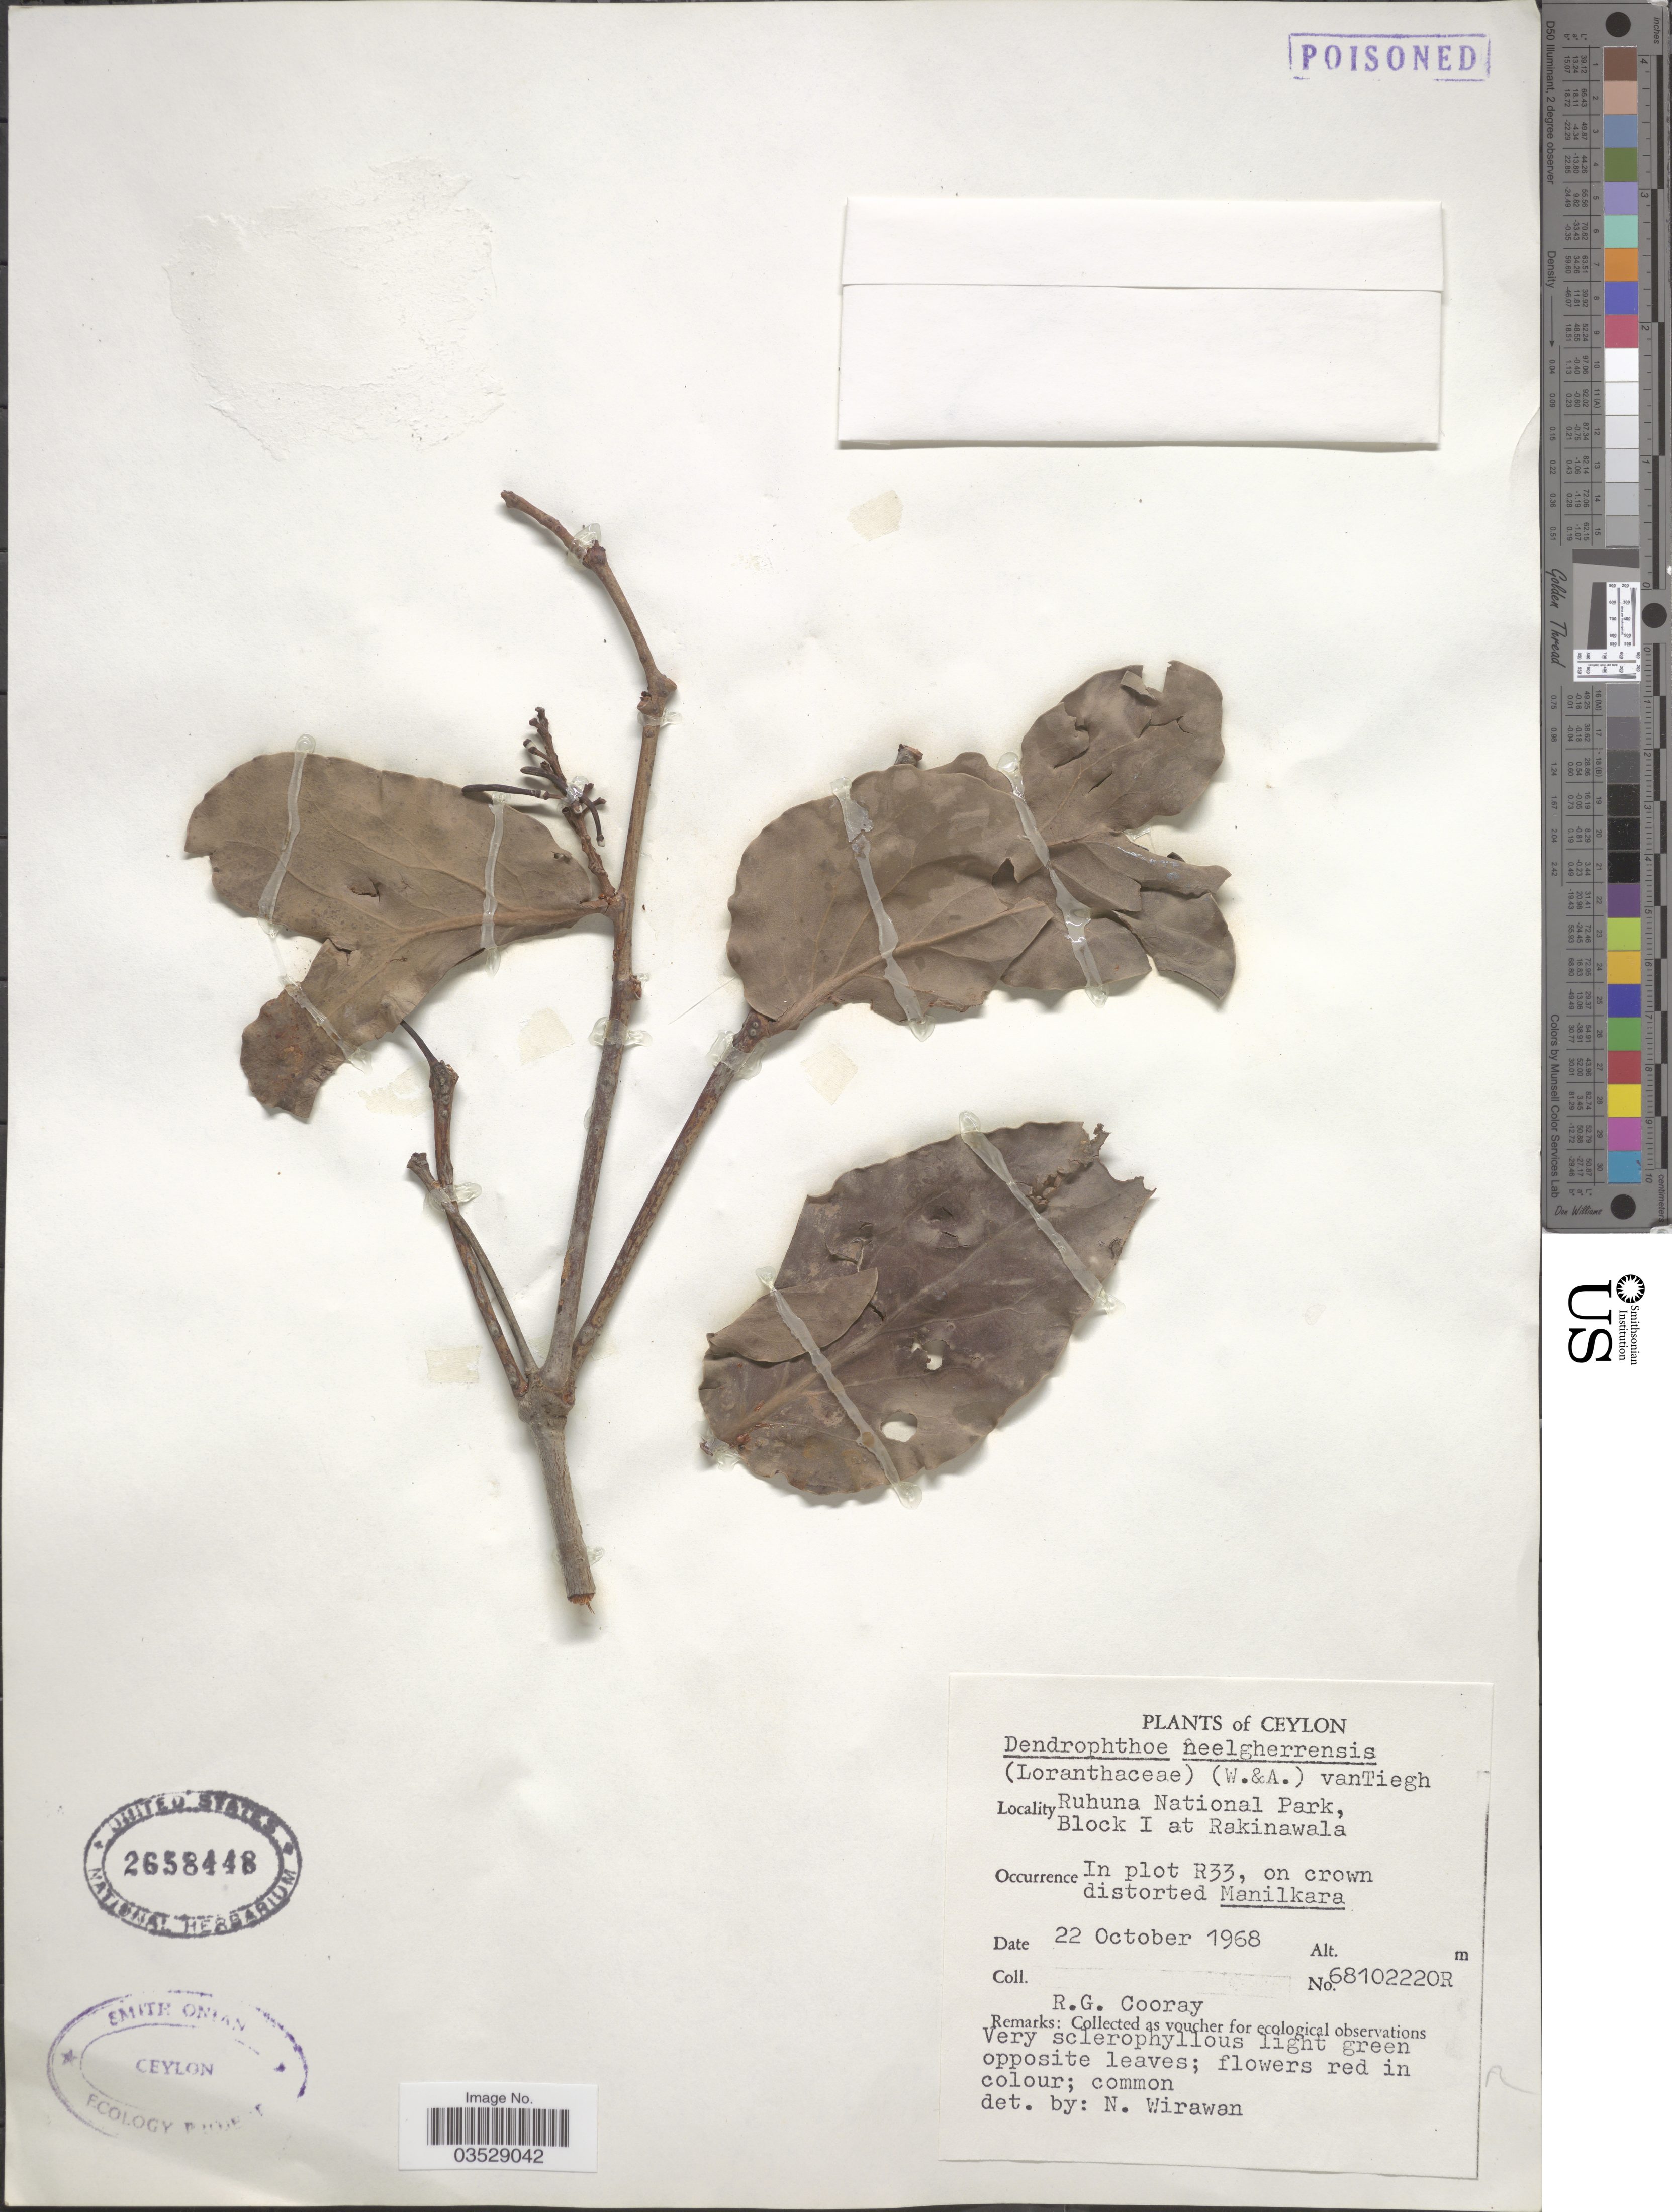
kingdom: Plantae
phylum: Tracheophyta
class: Magnoliopsida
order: Santalales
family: Loranthaceae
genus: Dendrophthoe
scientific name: Dendrophthoe trigona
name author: (Wight & Arn.) Danser ex Santapau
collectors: R. Cooray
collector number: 68102220R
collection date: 1968-10-22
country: Sri Lanka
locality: Ceylon. Ruhuna National Park, Block I at Rakinawala. In plot R33.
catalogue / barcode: US 2658448